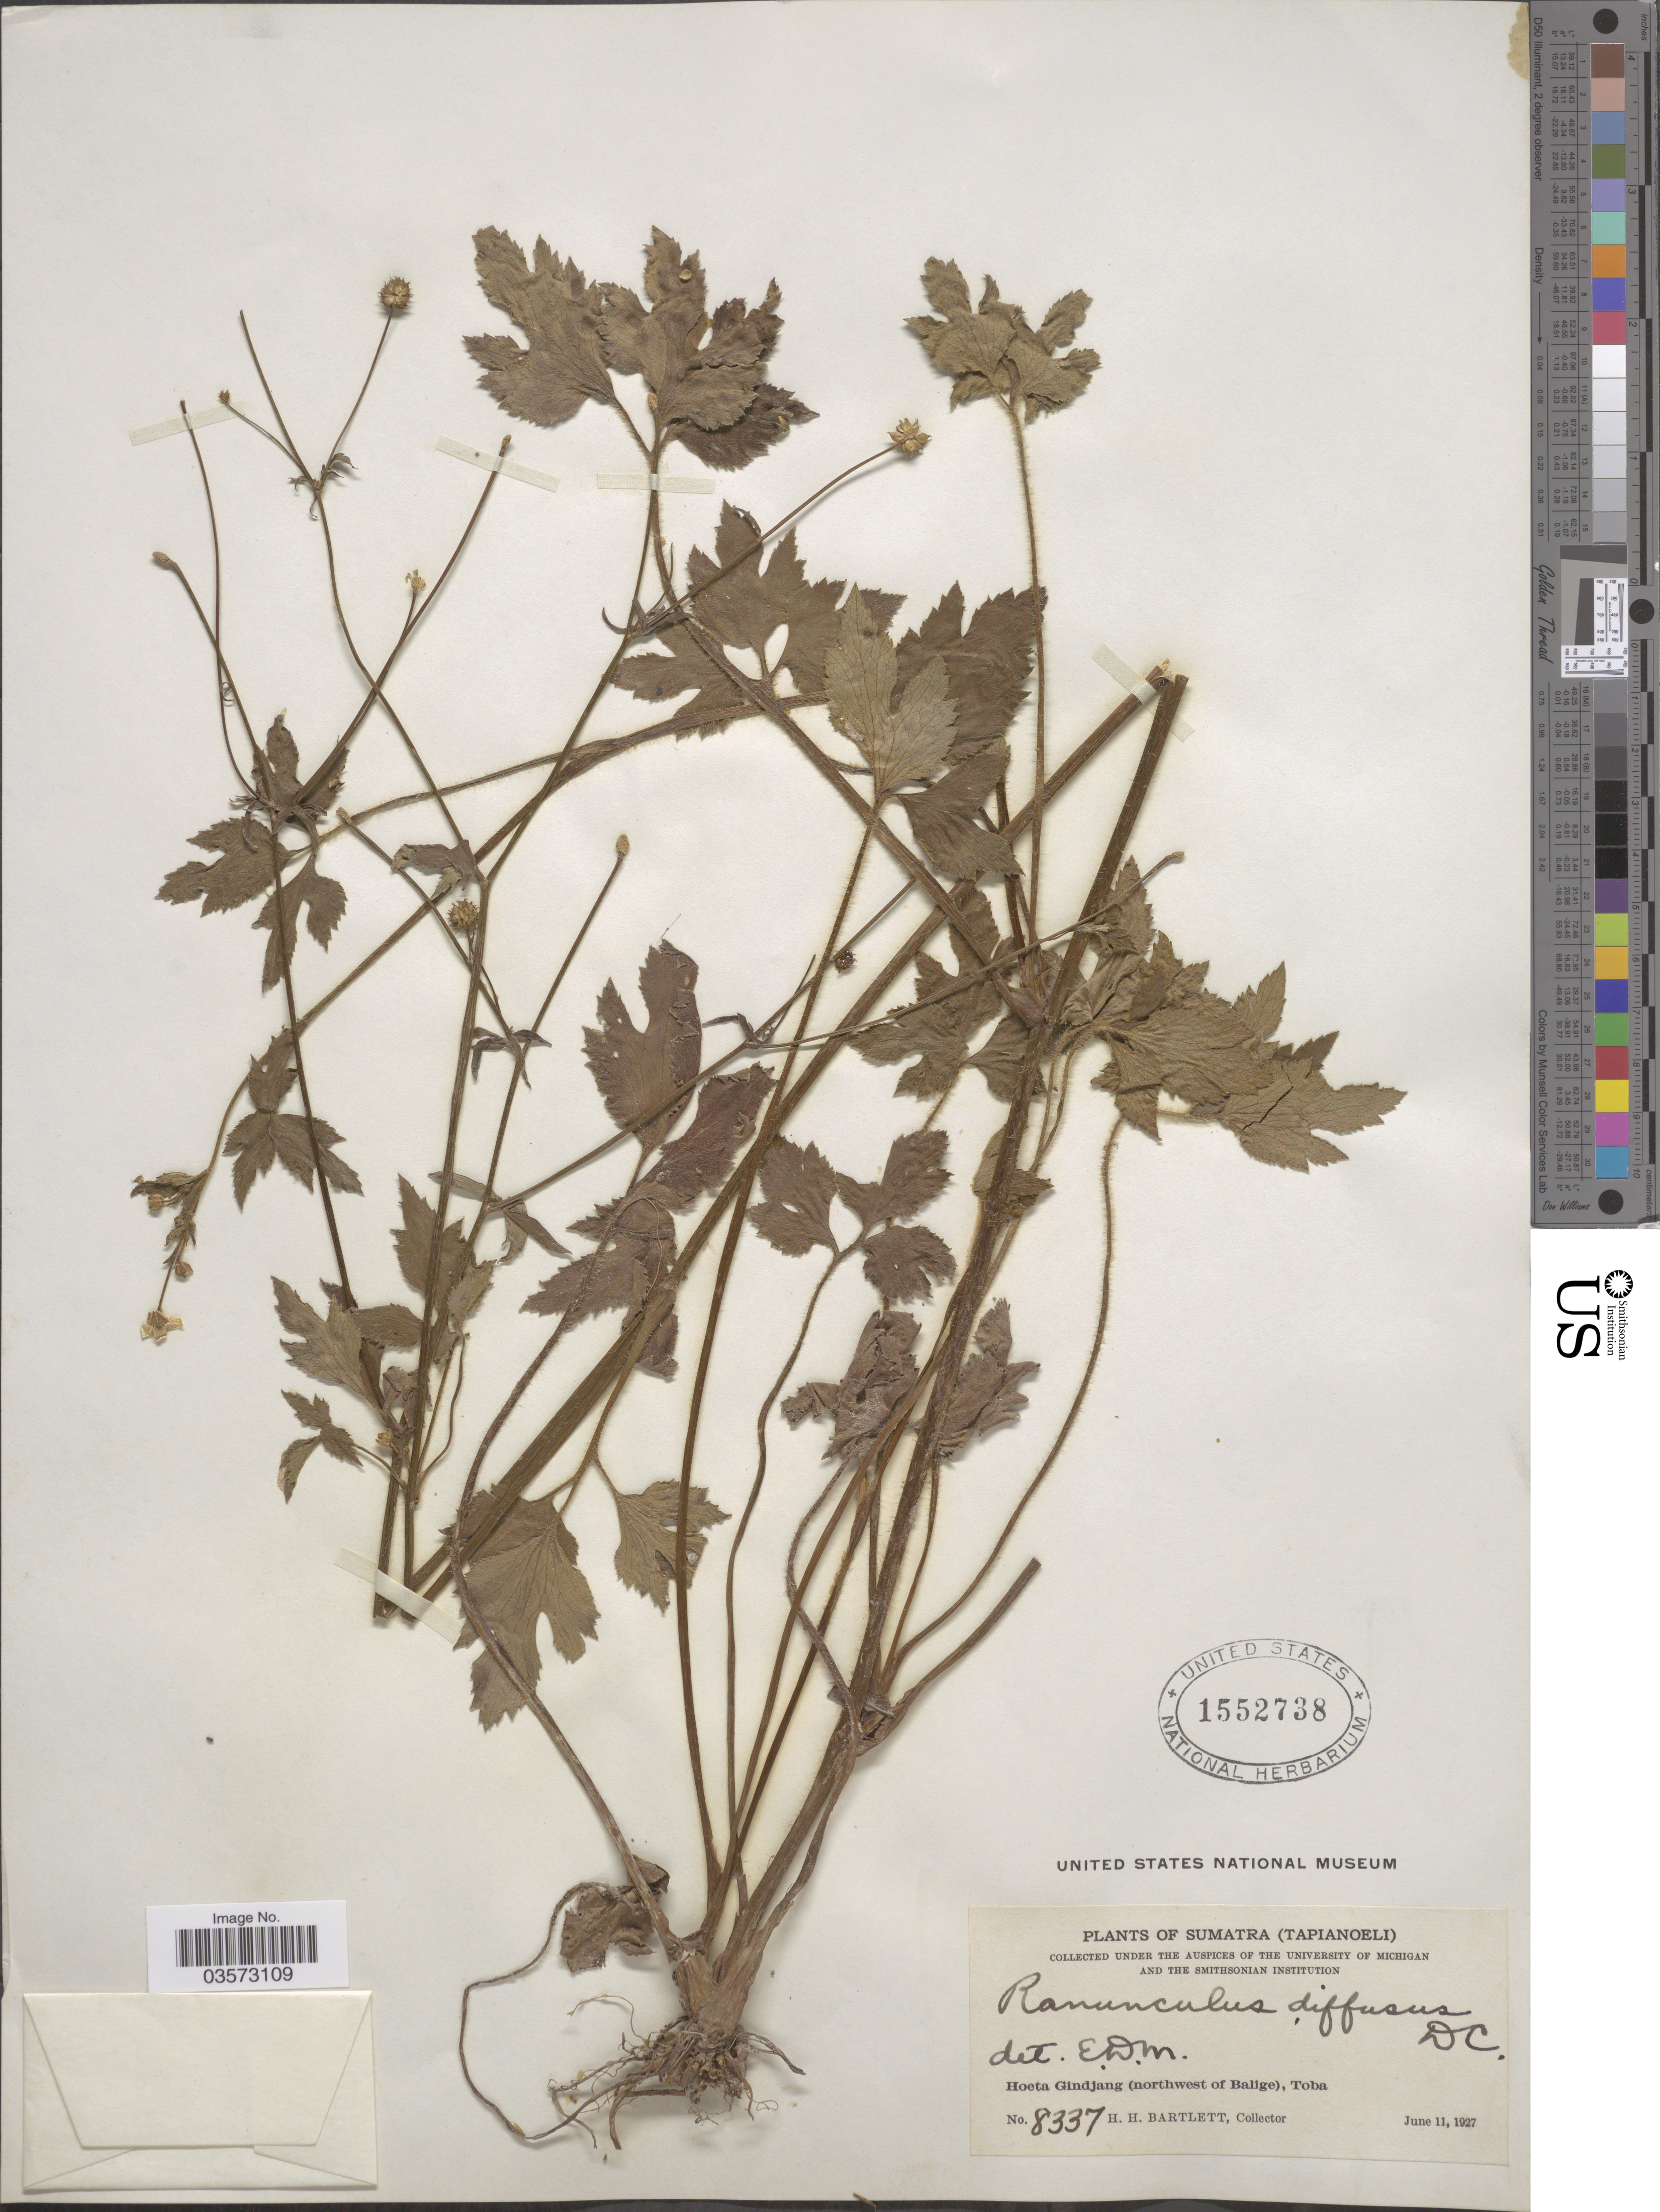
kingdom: Plantae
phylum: Tracheophyta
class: Magnoliopsida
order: Ranunculales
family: Ranunculaceae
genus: Ranunculus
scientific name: Ranunculus diffusus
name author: DC.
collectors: H. H. Bartlett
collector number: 8337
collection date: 1927-06-11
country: Indonesia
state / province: Sumatra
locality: Sumatra (Tapianoeli). Hoeta Gindjang (northwest of Balige), Toba.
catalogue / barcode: US 1552738